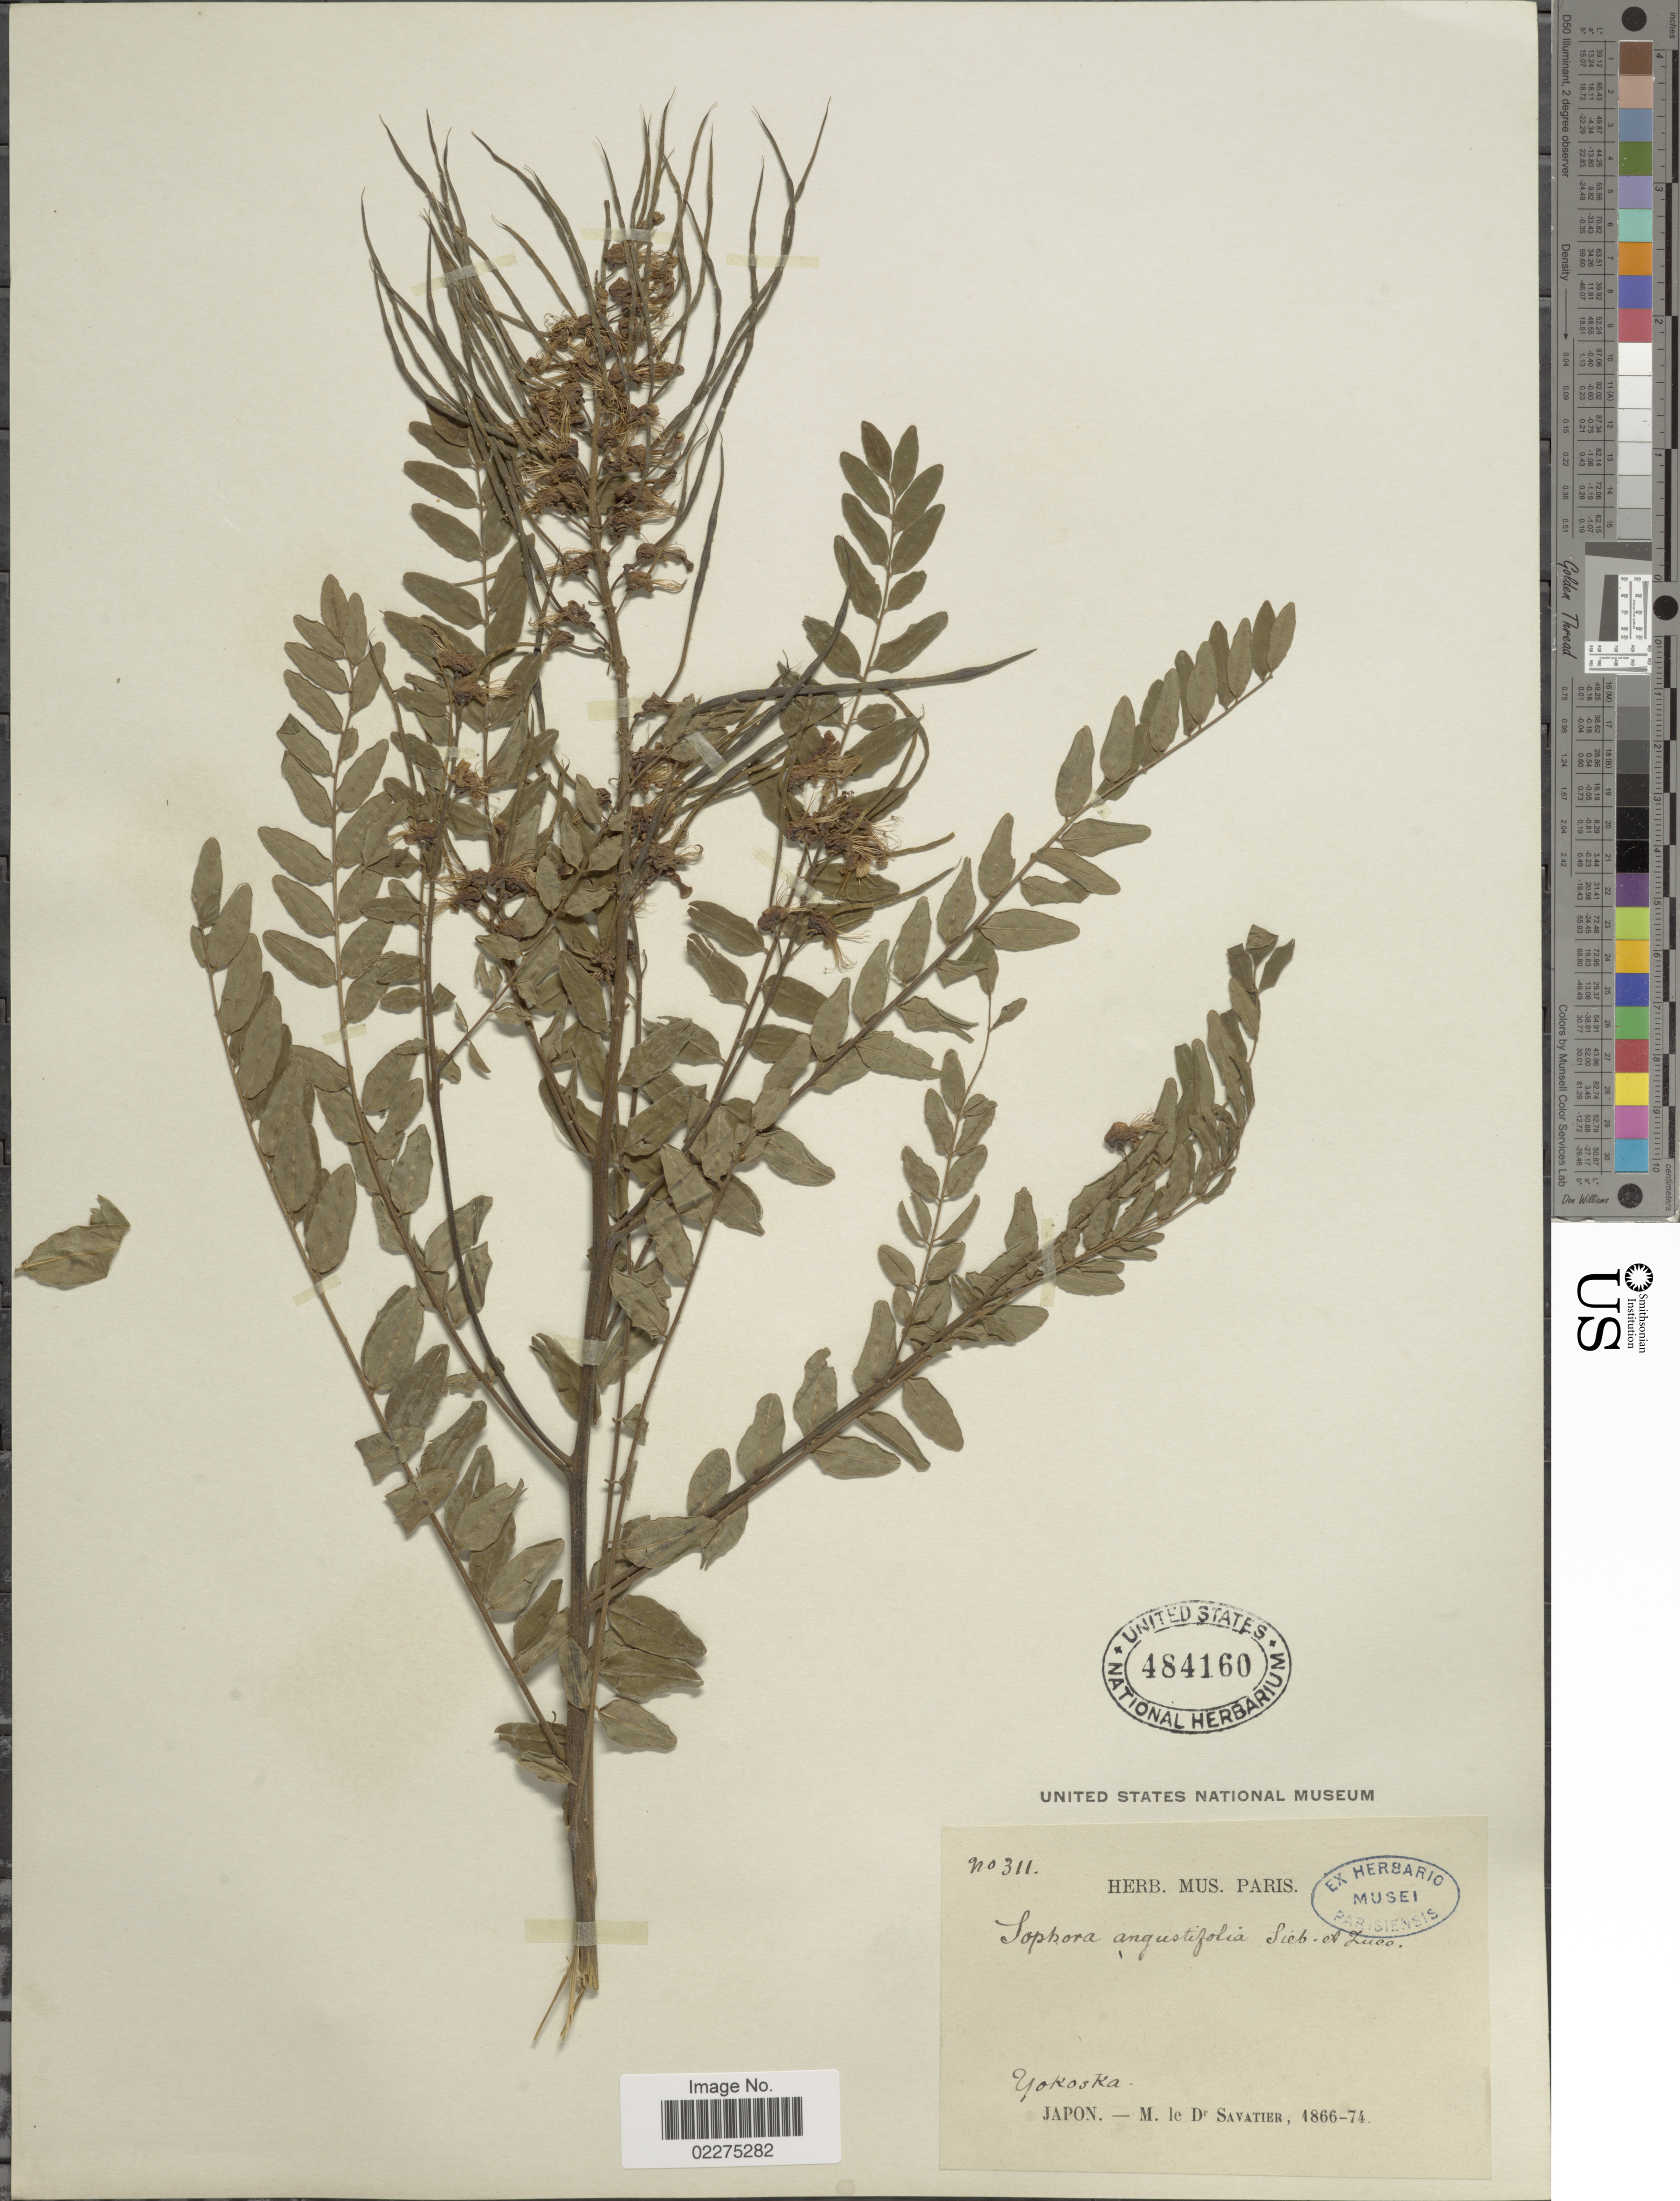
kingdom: Plantae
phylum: Tracheophyta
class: Magnoliopsida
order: Fabales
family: Fabaceae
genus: Sophora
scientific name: Sophora flavescens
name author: Aiton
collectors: M. Savatier & -. D'savatier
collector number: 311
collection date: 1866/1874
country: Japan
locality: Yokoska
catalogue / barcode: US 484160